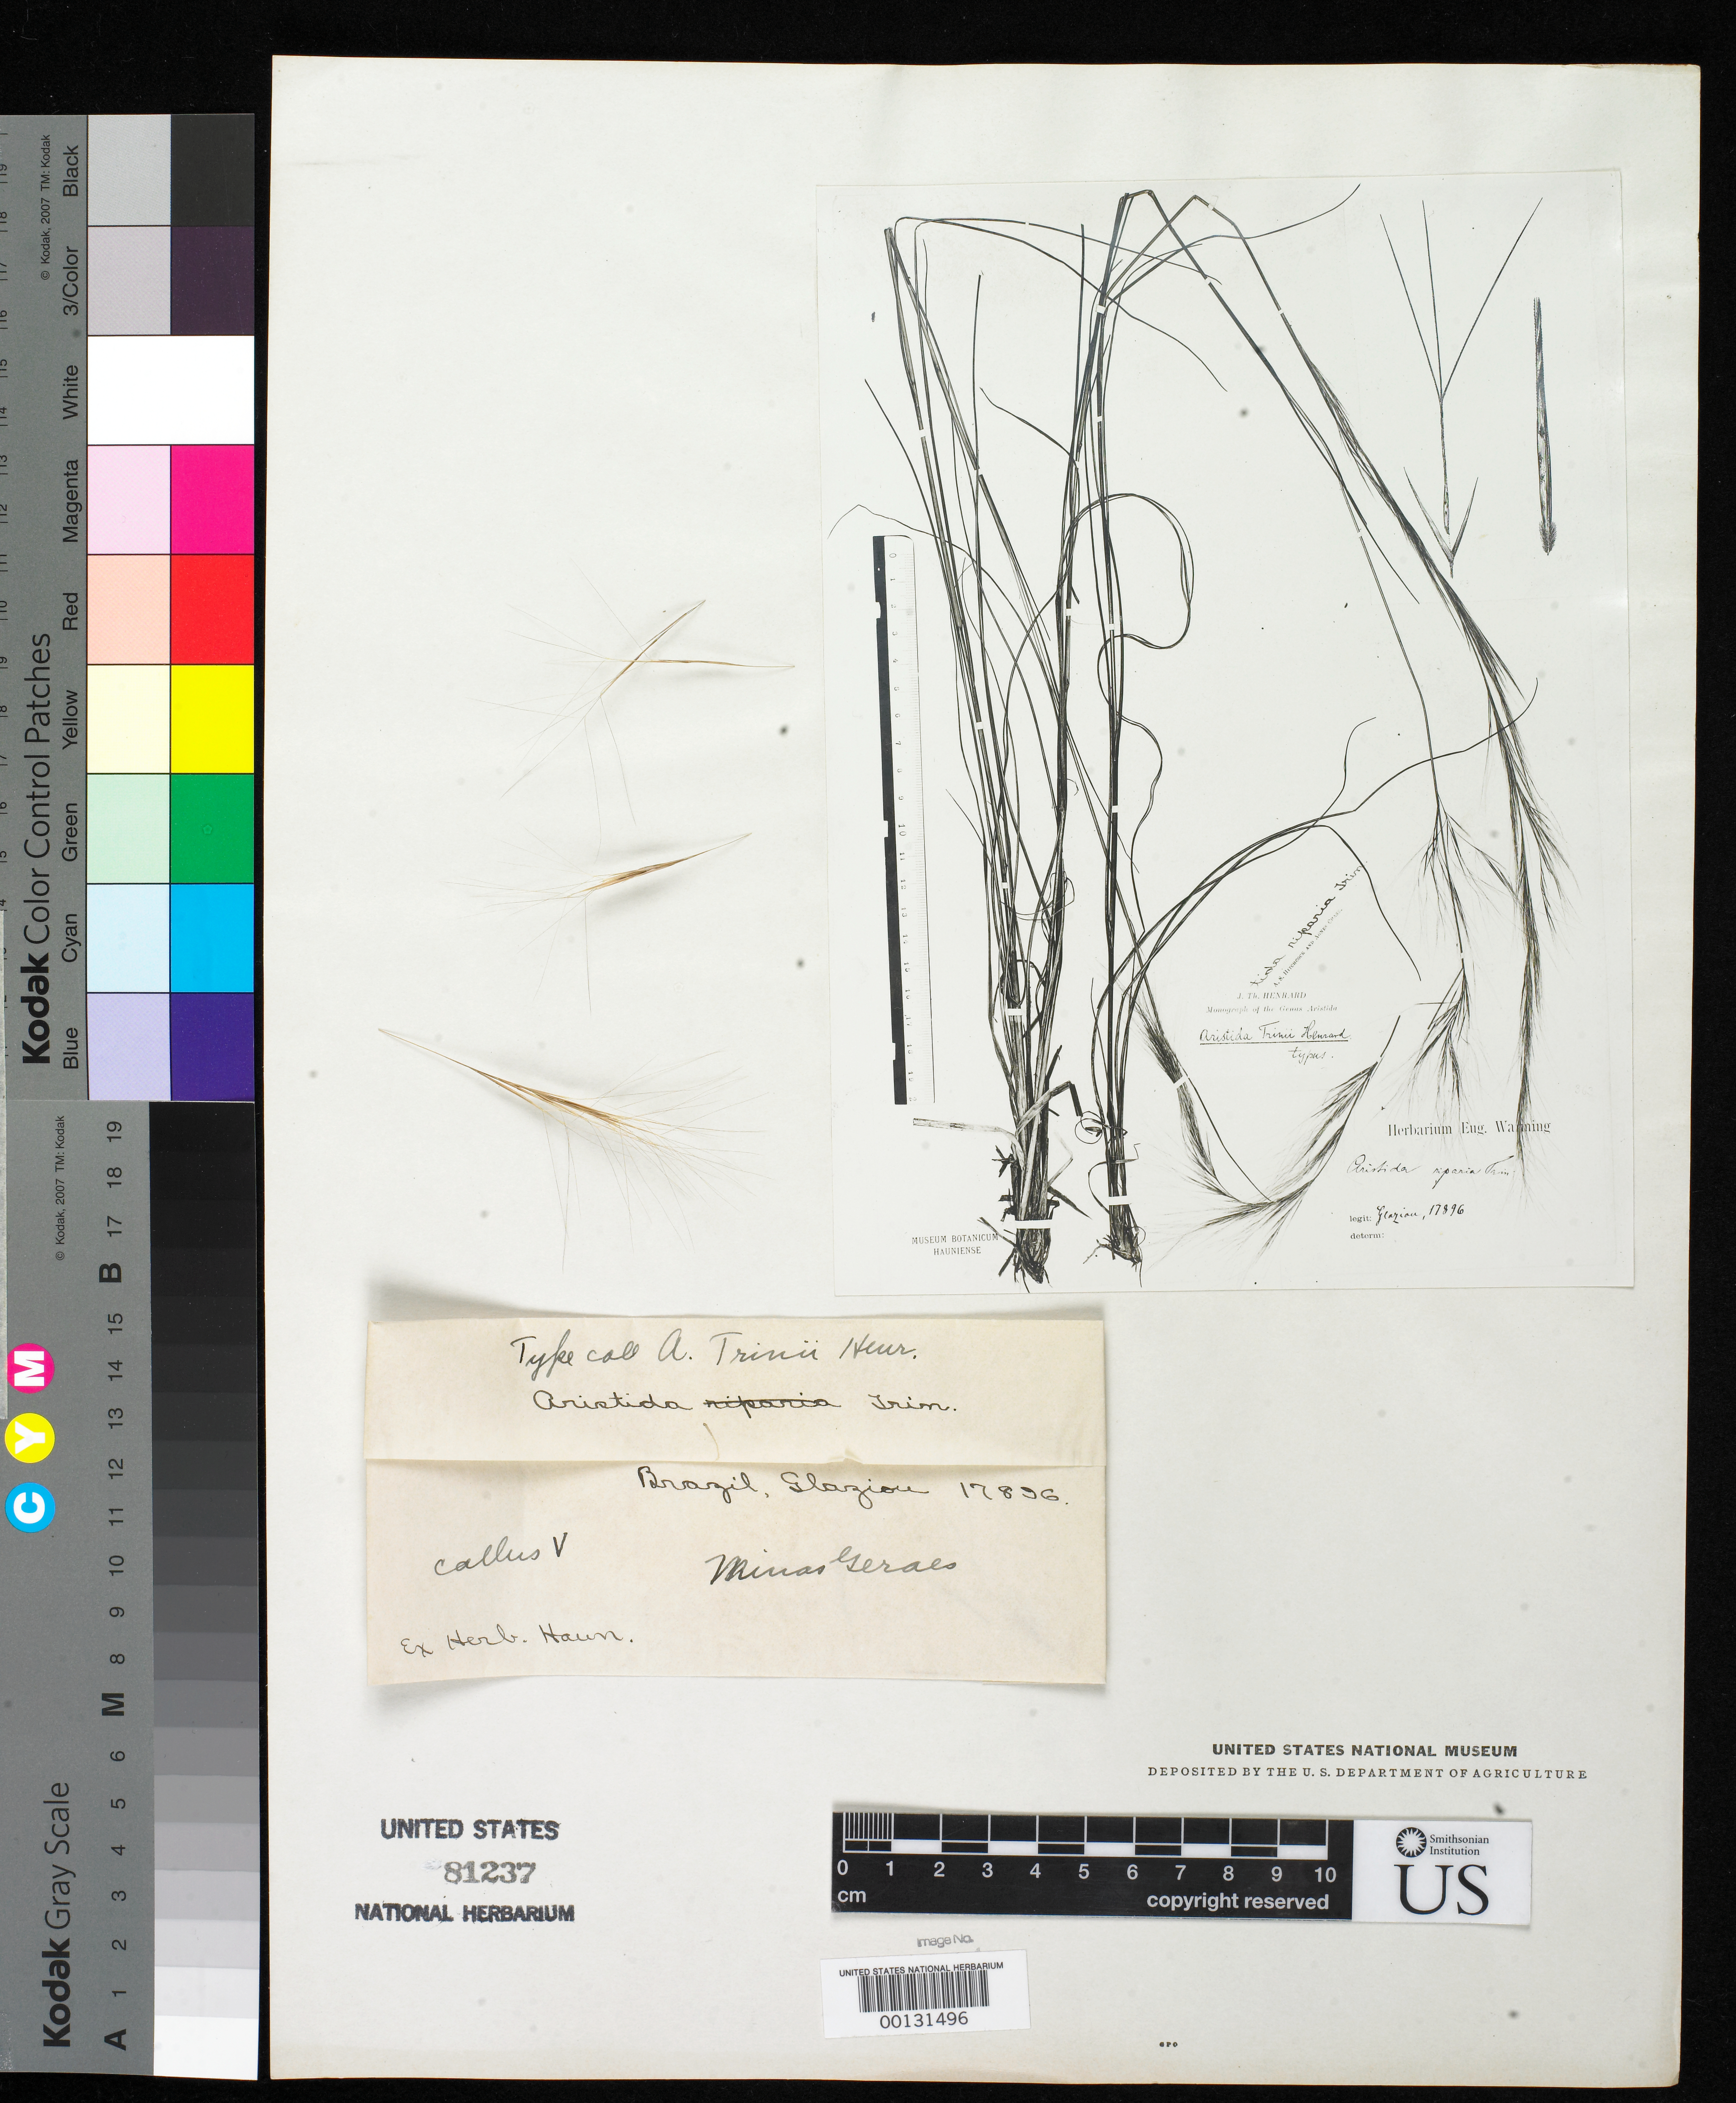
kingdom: Plantae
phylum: Tracheophyta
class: Liliopsida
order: Poales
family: Poaceae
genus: Aristida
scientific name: Aristida trinii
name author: Henr.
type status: Type Fragment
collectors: A. F. M. Glaziou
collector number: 17896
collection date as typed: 1889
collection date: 1889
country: Brazil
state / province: Minas Gerais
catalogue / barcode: US 81237